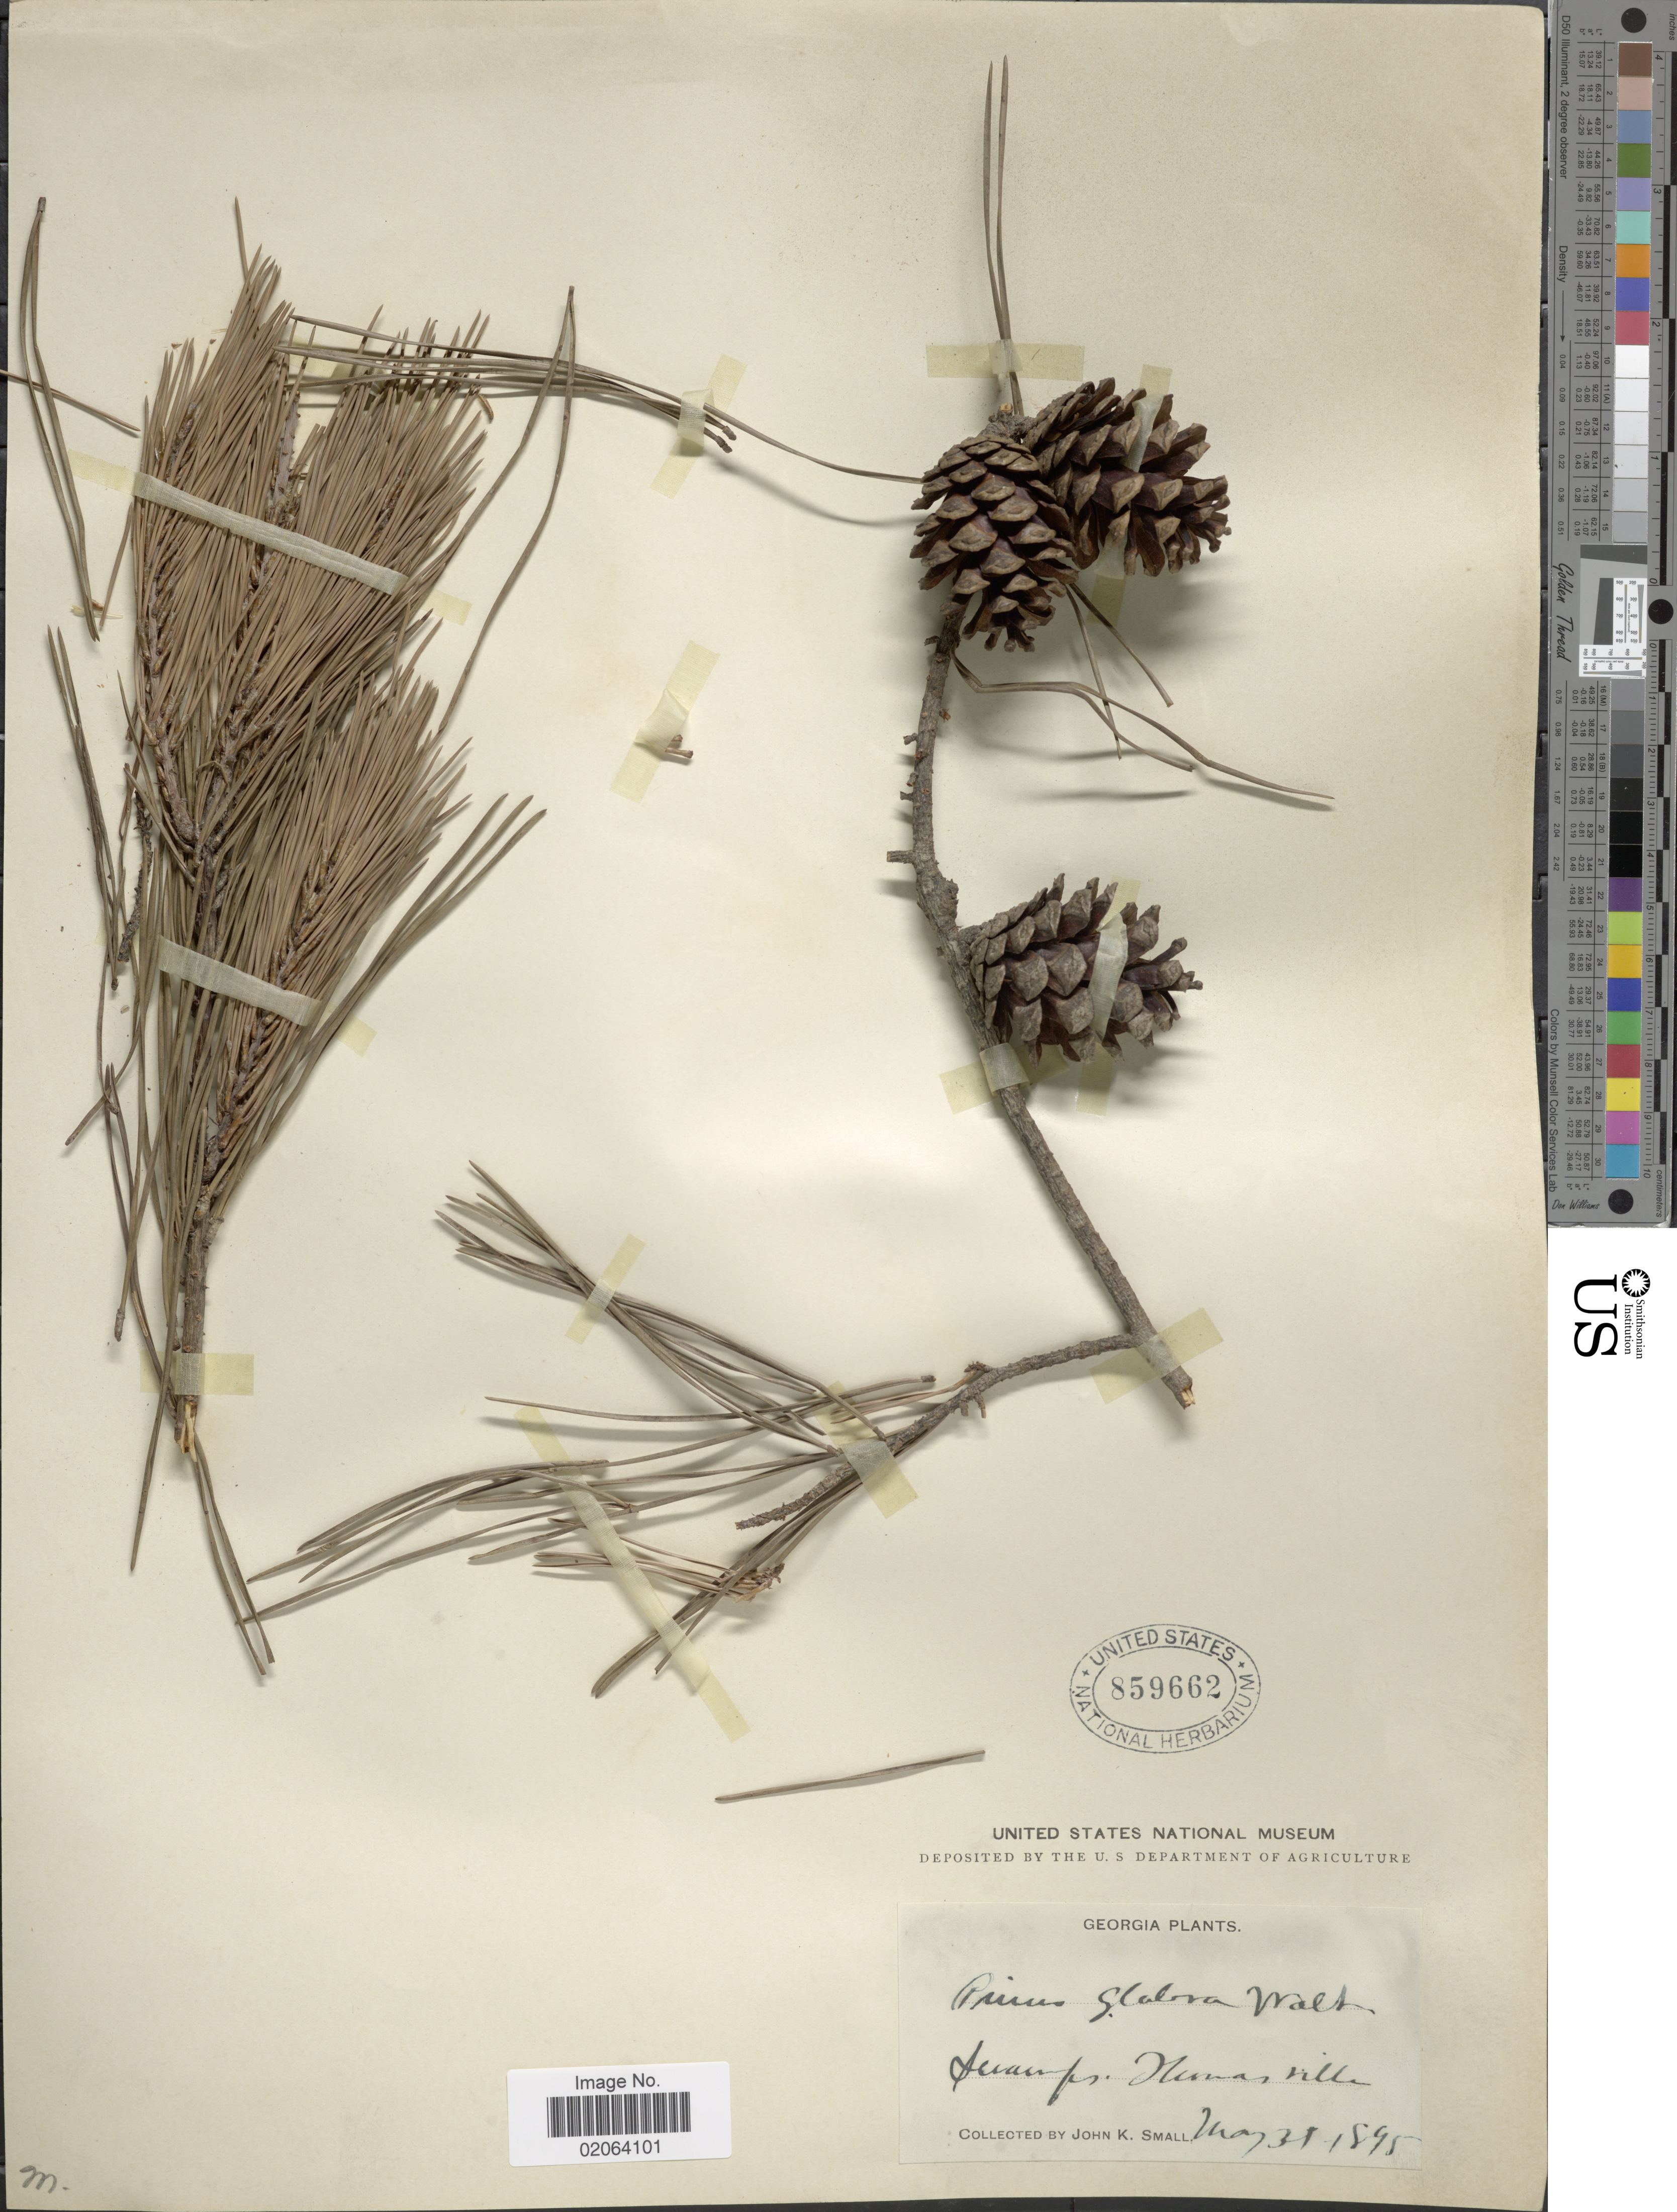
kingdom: Plantae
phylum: Tracheophyta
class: Pinopsida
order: Pinales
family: Pinaceae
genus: Pinus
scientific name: Pinus glabra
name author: Walter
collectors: J. K. Small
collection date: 1895-05-31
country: United States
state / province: Georgia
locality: Thomasville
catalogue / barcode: US 859662